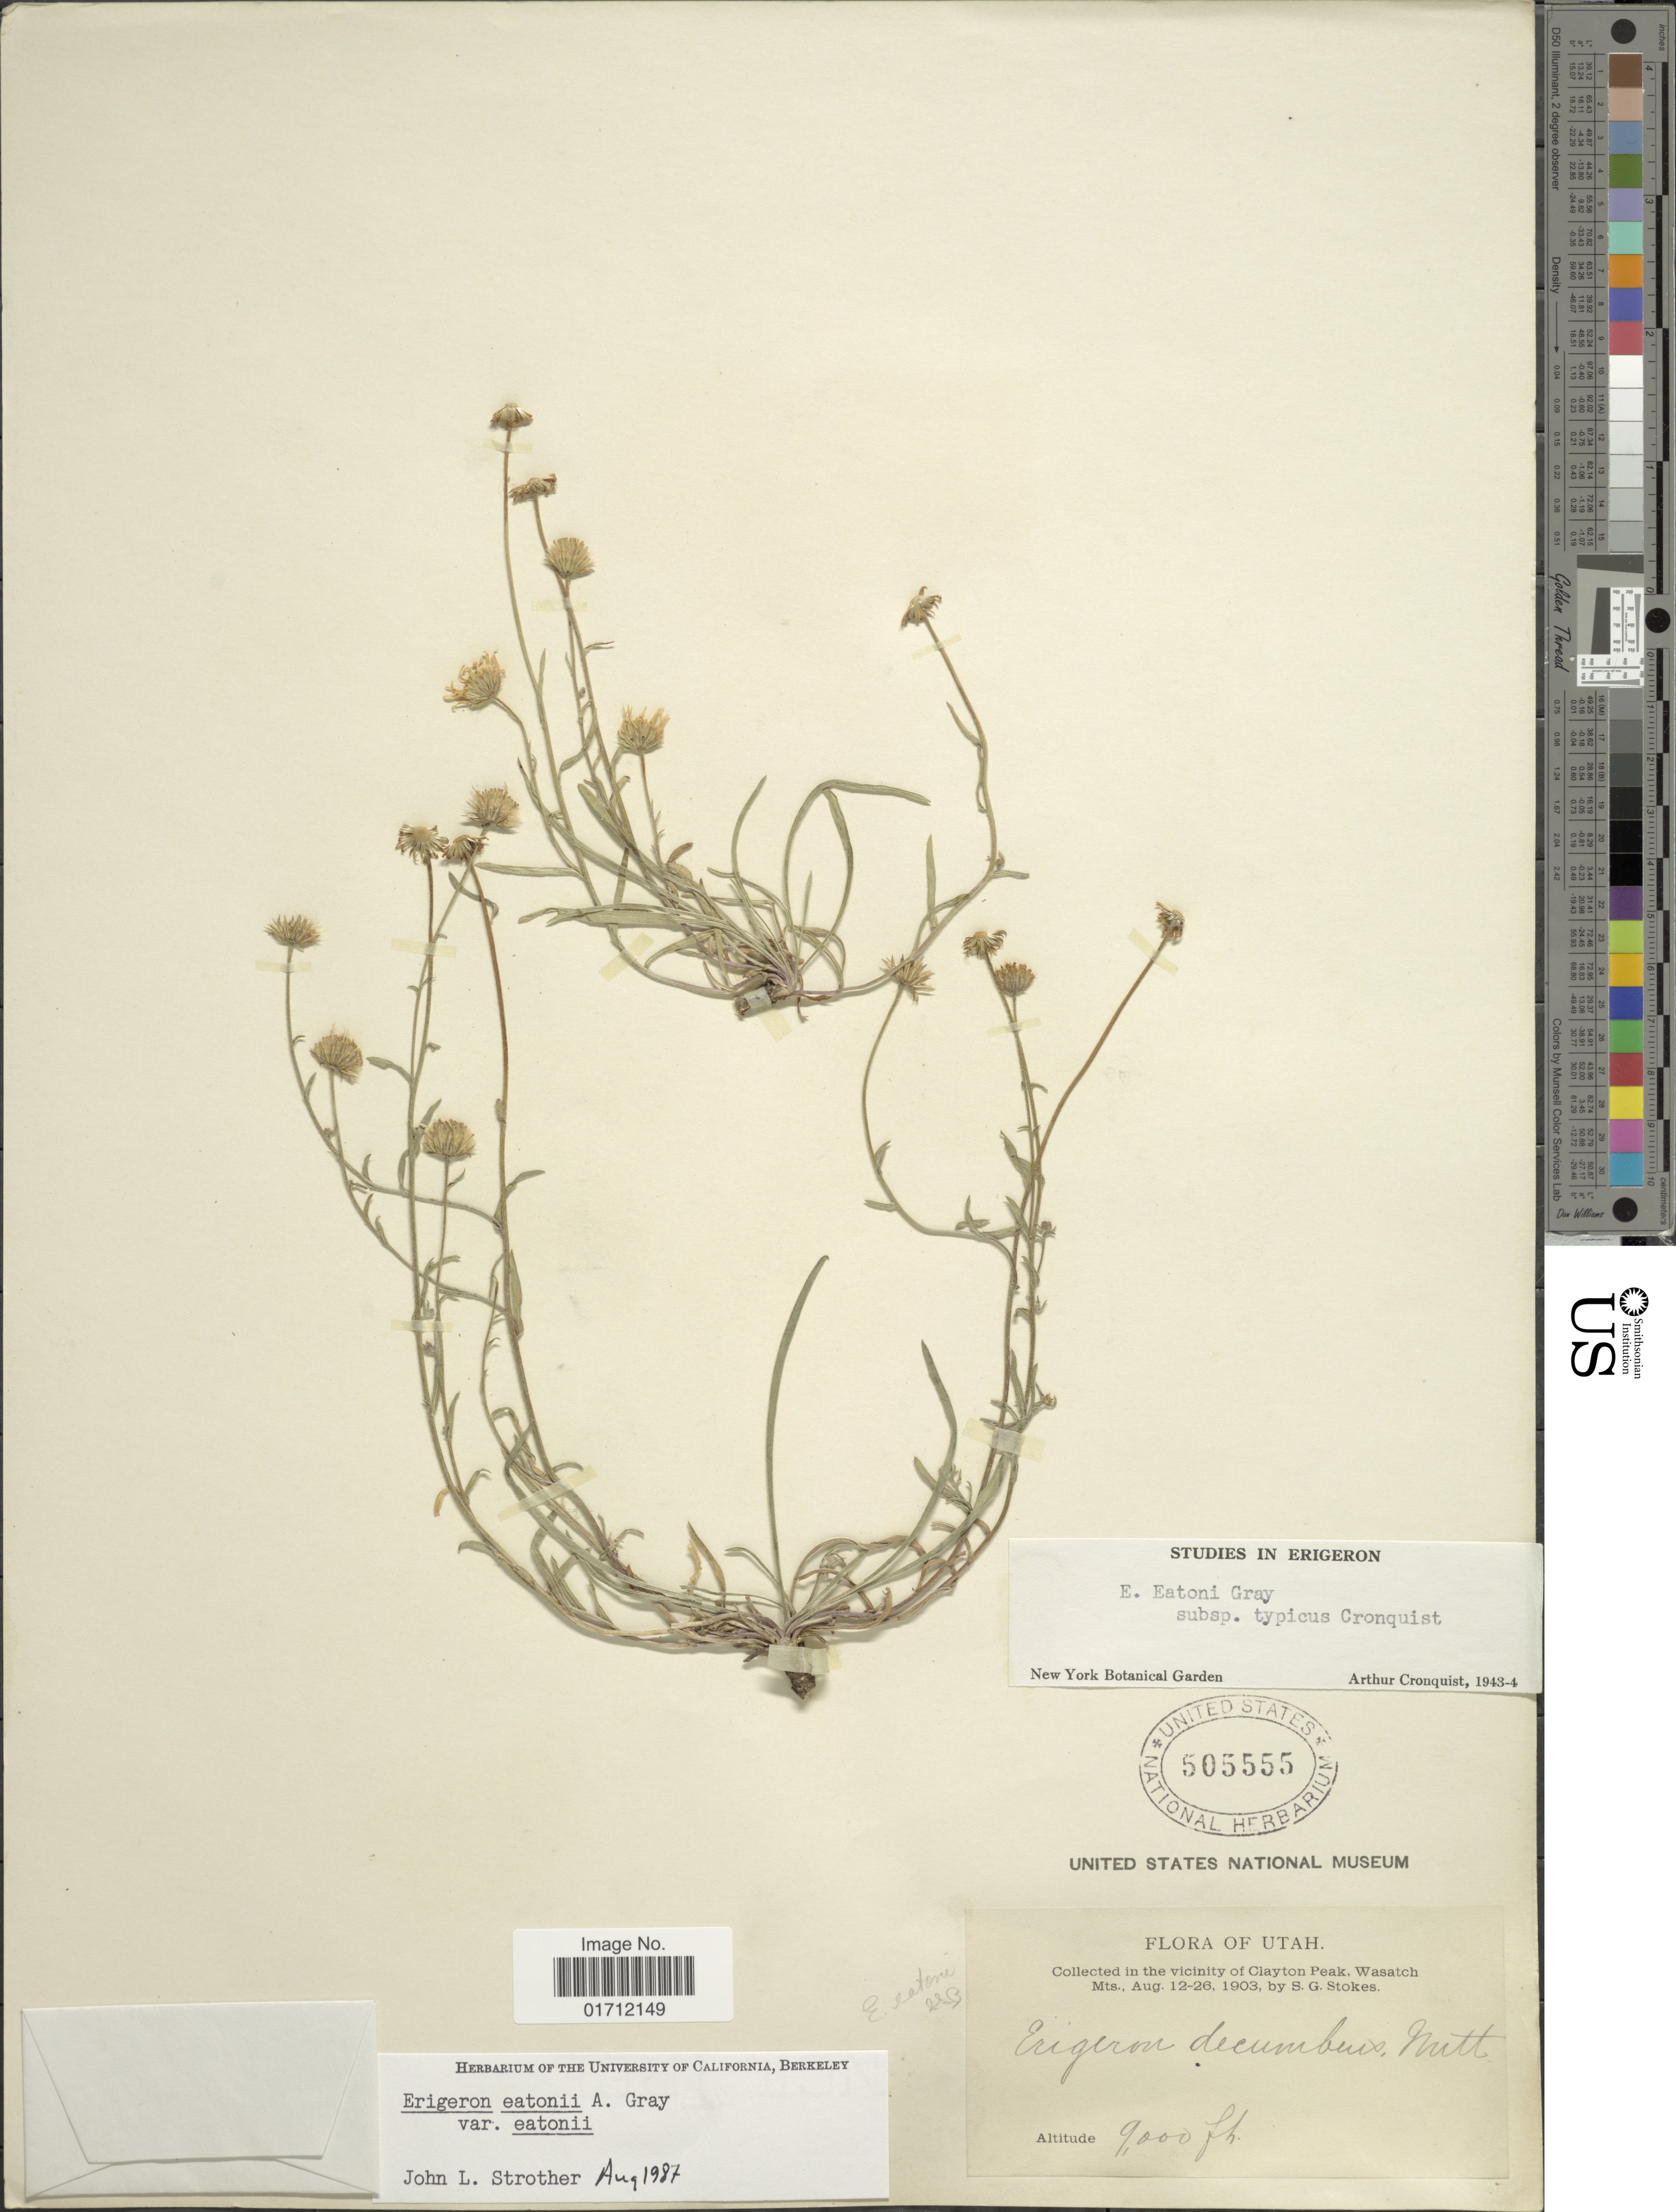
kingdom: Plantae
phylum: Tracheophyta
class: Magnoliopsida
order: Asterales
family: Asteraceae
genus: Erigeron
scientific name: Erigeron eatonii var. eatonii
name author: A. Gray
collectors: S. G. Stokes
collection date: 1903-08-12/1903-08-26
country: United States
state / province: Utah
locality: In the vicinity of Clayton Peak, Wasatch Mts.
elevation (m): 2743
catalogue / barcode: US 505555